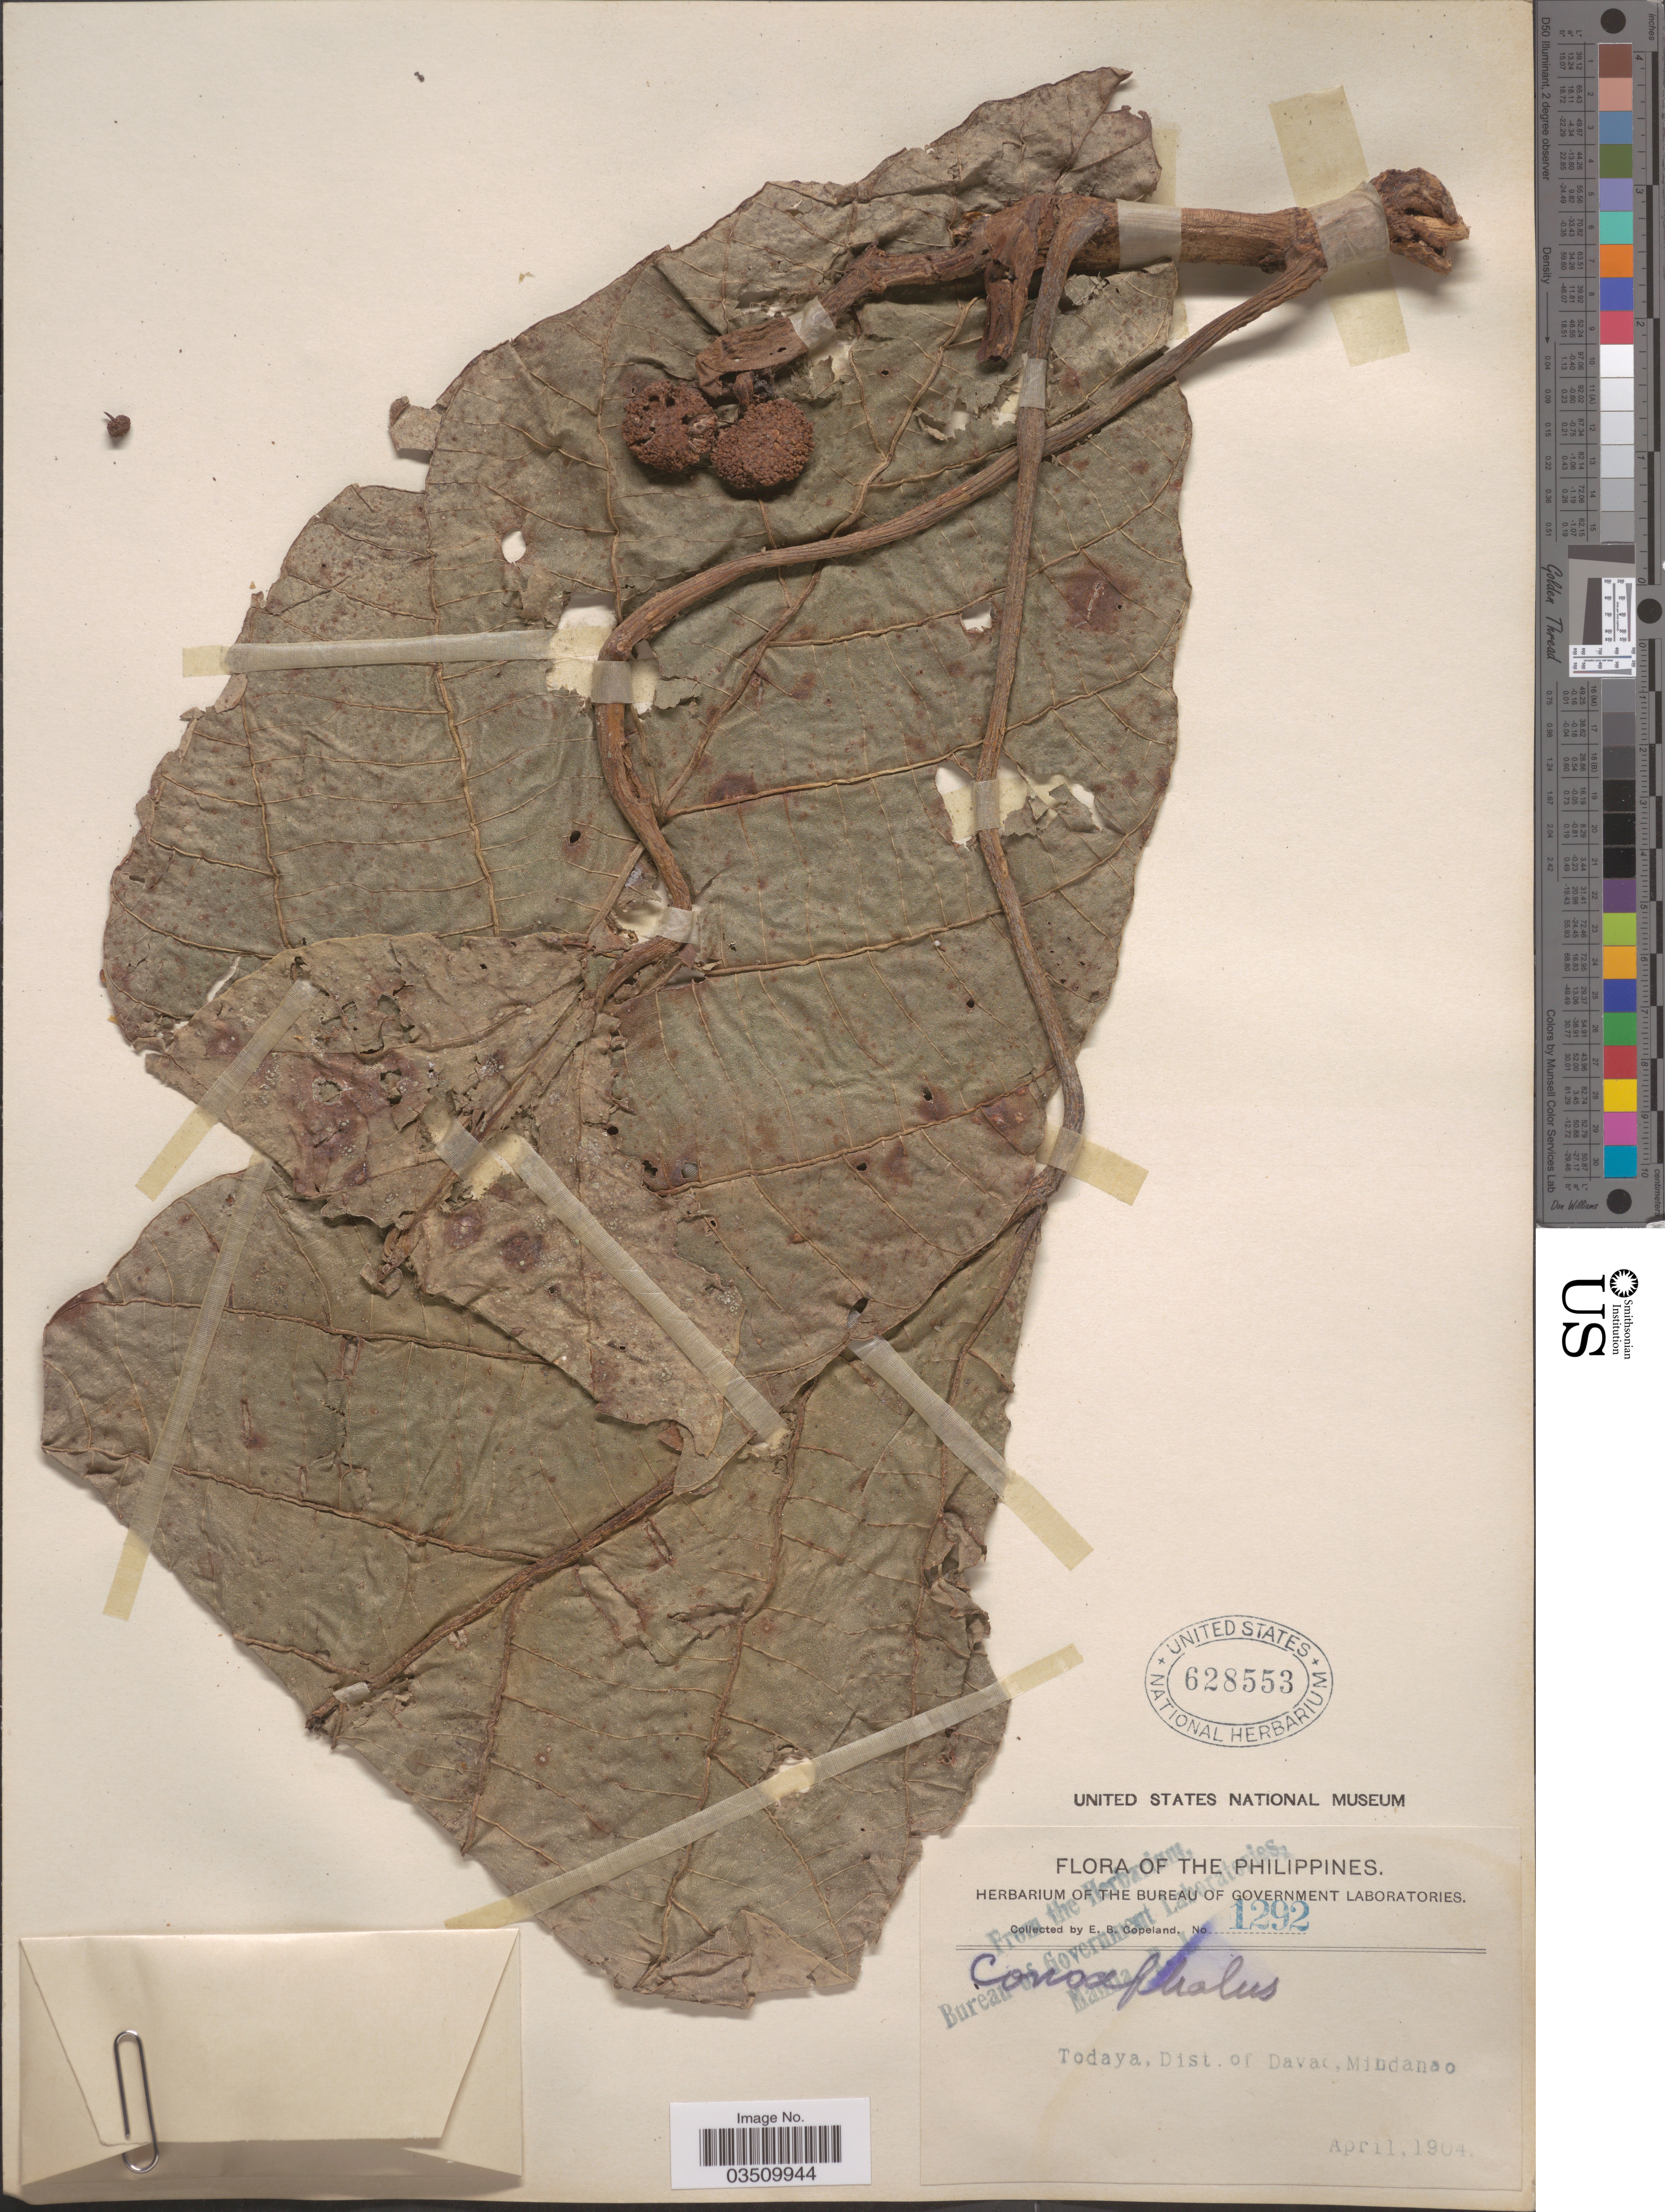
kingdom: Plantae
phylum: Tracheophyta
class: Magnoliopsida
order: Rosales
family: Urticaceae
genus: Poikilospermum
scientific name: Poikilospermum sp.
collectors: E. B. Copeland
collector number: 1292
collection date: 1904-04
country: Philippines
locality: Todaya, Dist. of Davao, Mindanao.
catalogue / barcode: US 628553